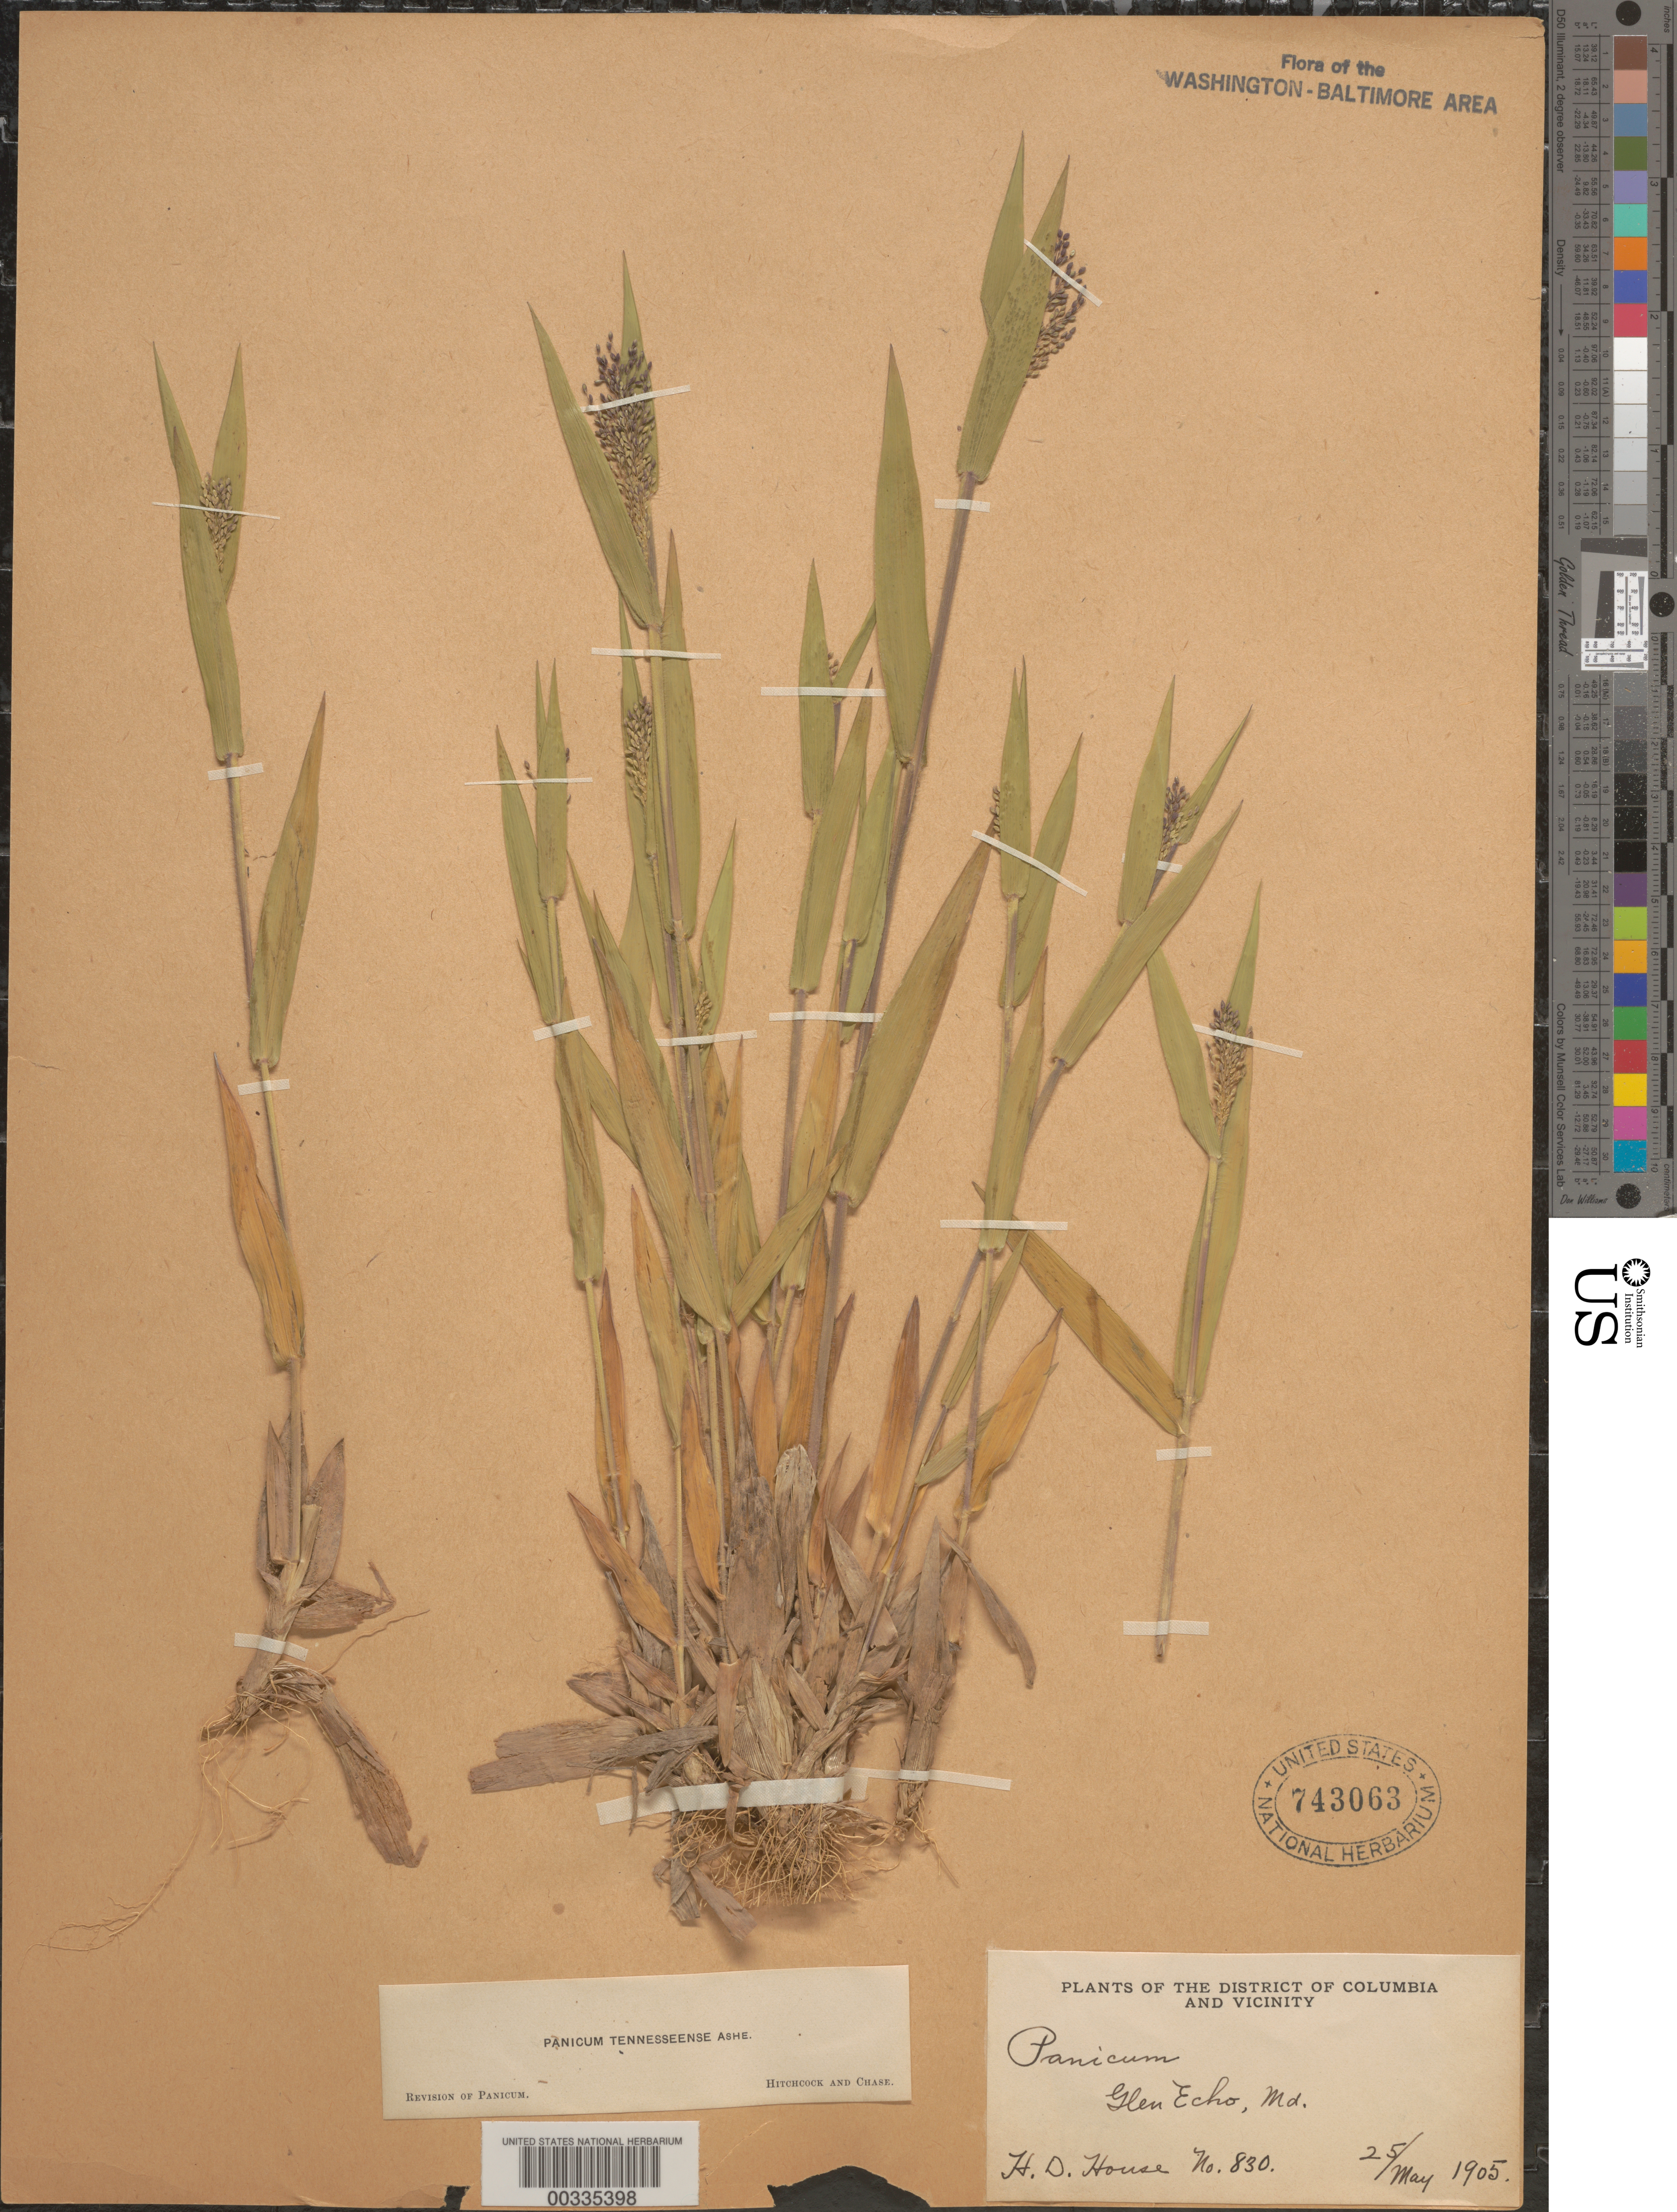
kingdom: Plantae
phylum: Tracheophyta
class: Liliopsida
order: Poales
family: Poaceae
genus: Dichanthelium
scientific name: Dichanthelium acuminatum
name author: (Sw.) Gould & C.A. Clark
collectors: H. D. House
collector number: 830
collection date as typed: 25 May 1905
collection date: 1905-05-25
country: United States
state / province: Maryland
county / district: Montgomery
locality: Glen Echo C. & O. Canal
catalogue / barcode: US 743063